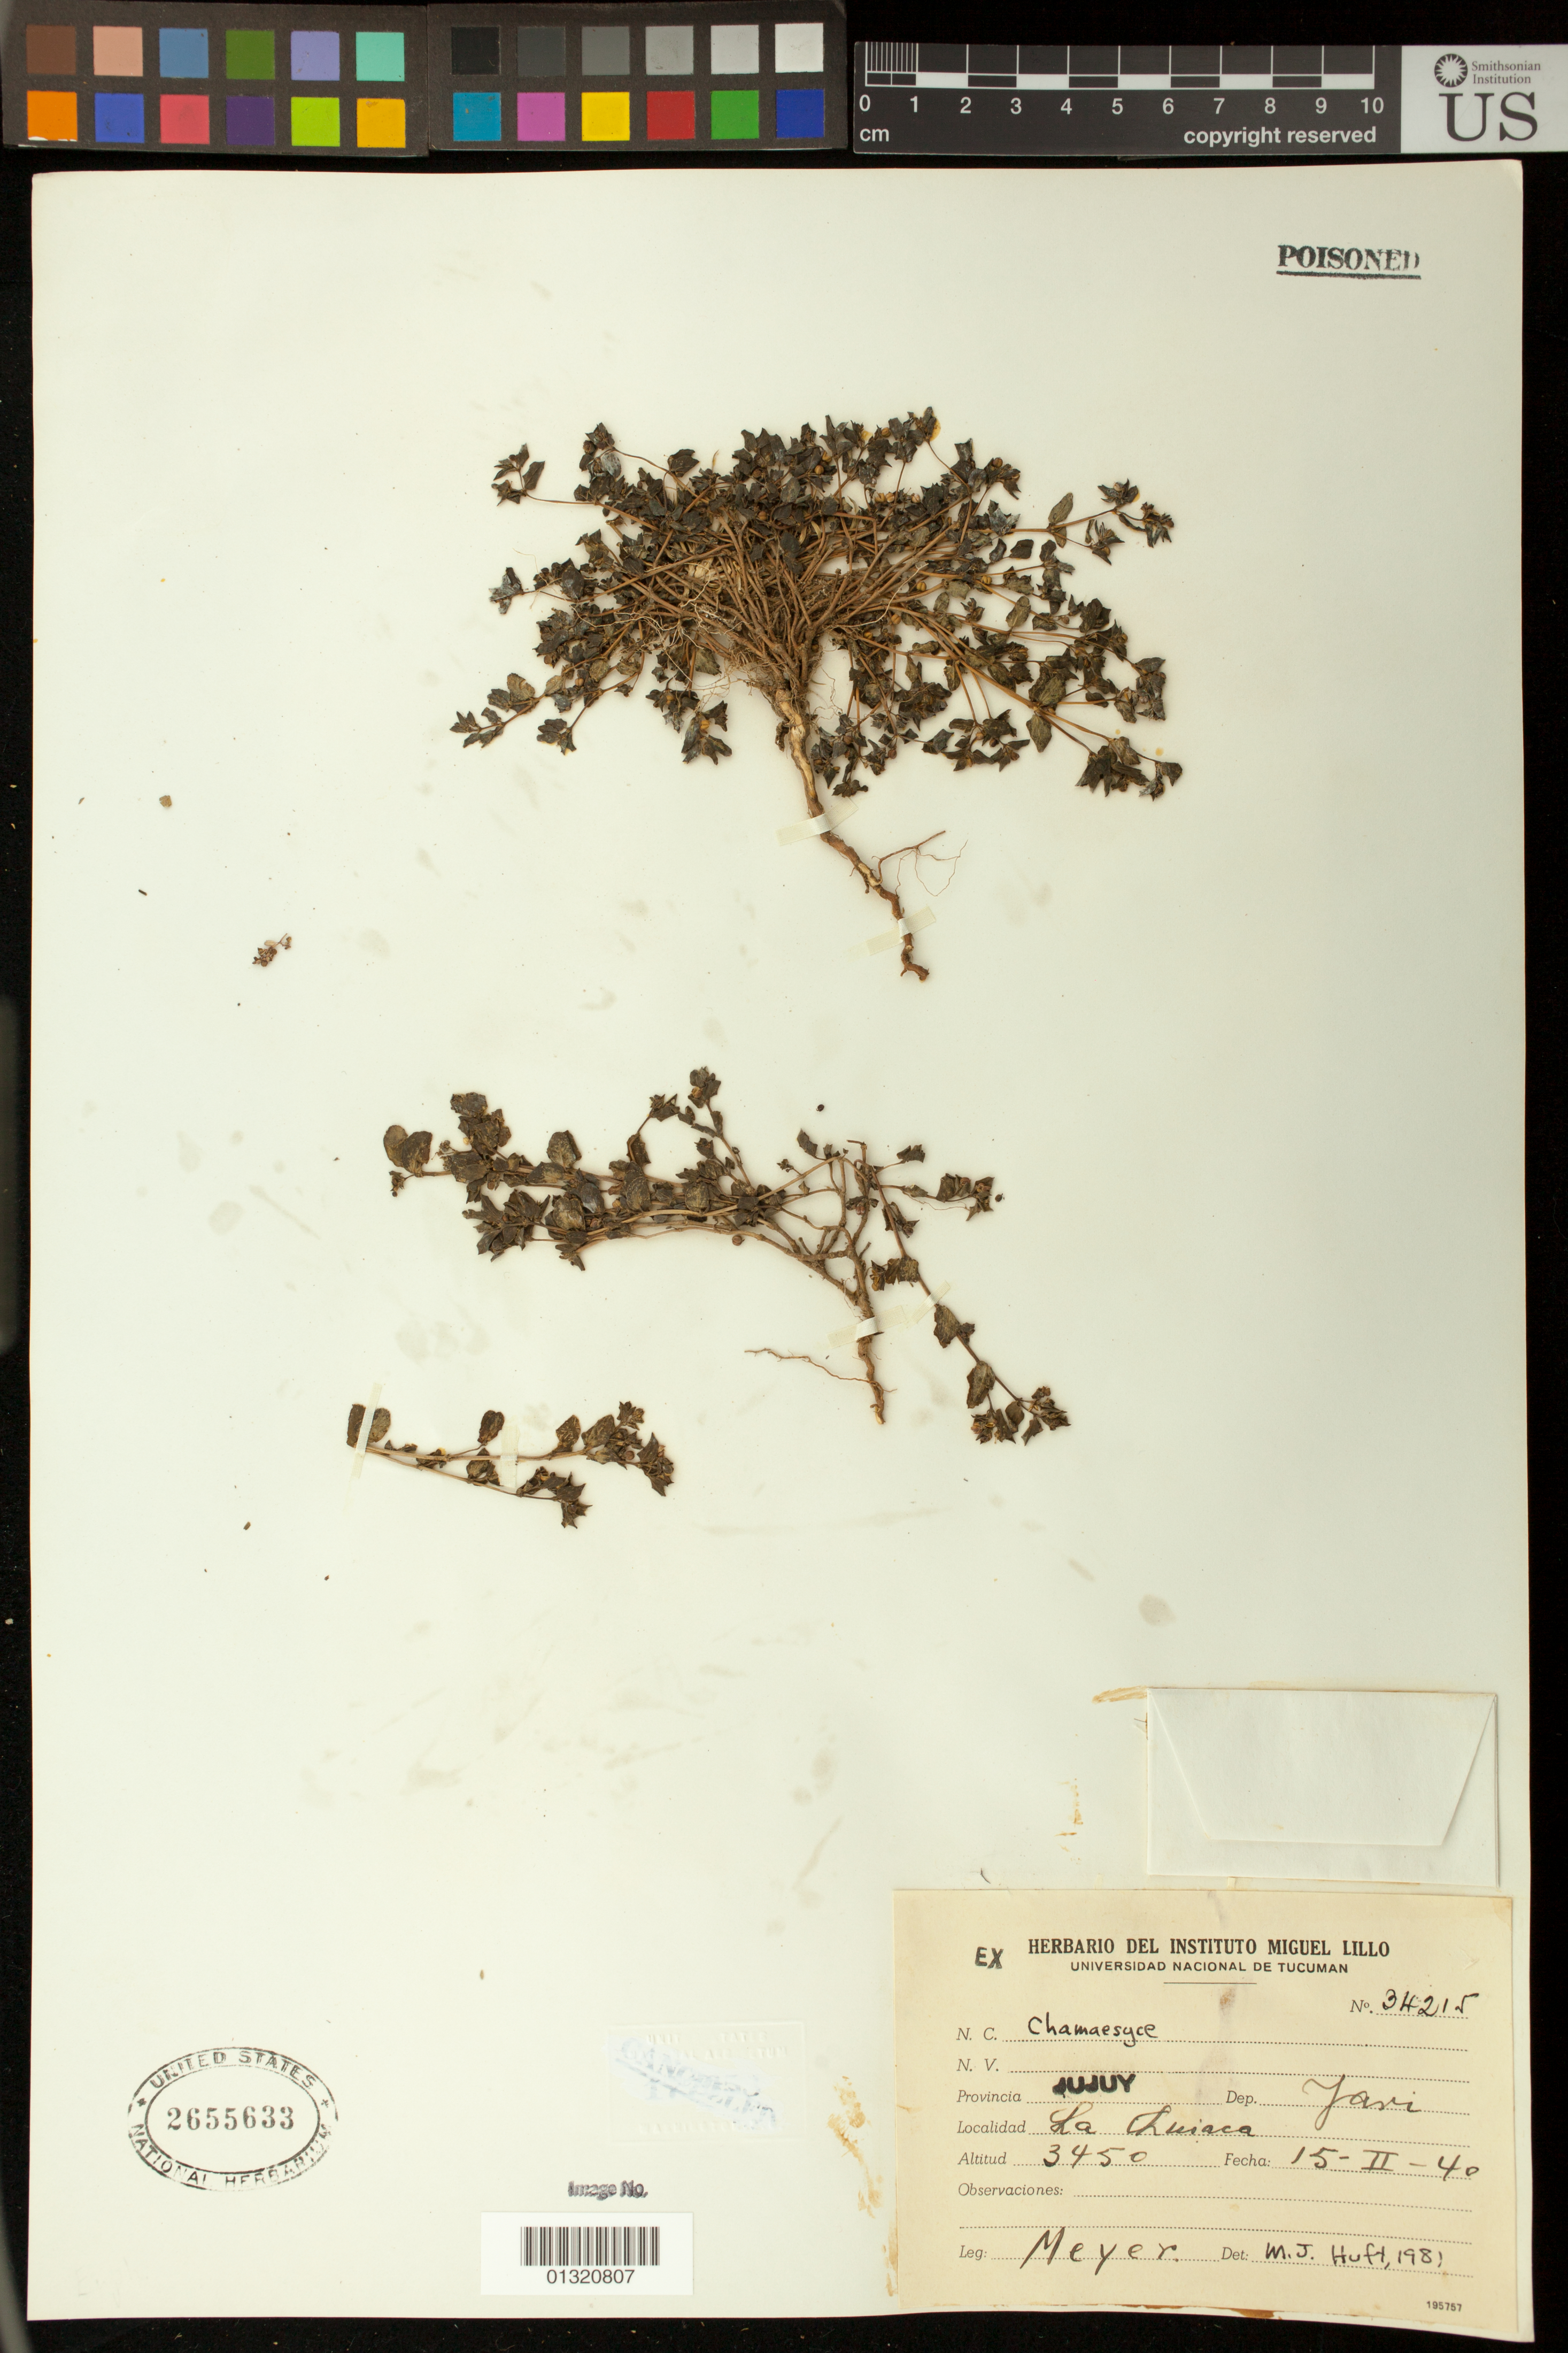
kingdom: Plantae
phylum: Tracheophyta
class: Magnoliopsida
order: Malpighiales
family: Euphorbiaceae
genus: Euphorbia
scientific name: Euphorbia sp.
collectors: T. Meyer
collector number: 34215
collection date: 1940-02-15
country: Argentina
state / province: Jujuy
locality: Yavi; La Quiaca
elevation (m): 3450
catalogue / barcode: US 2655633